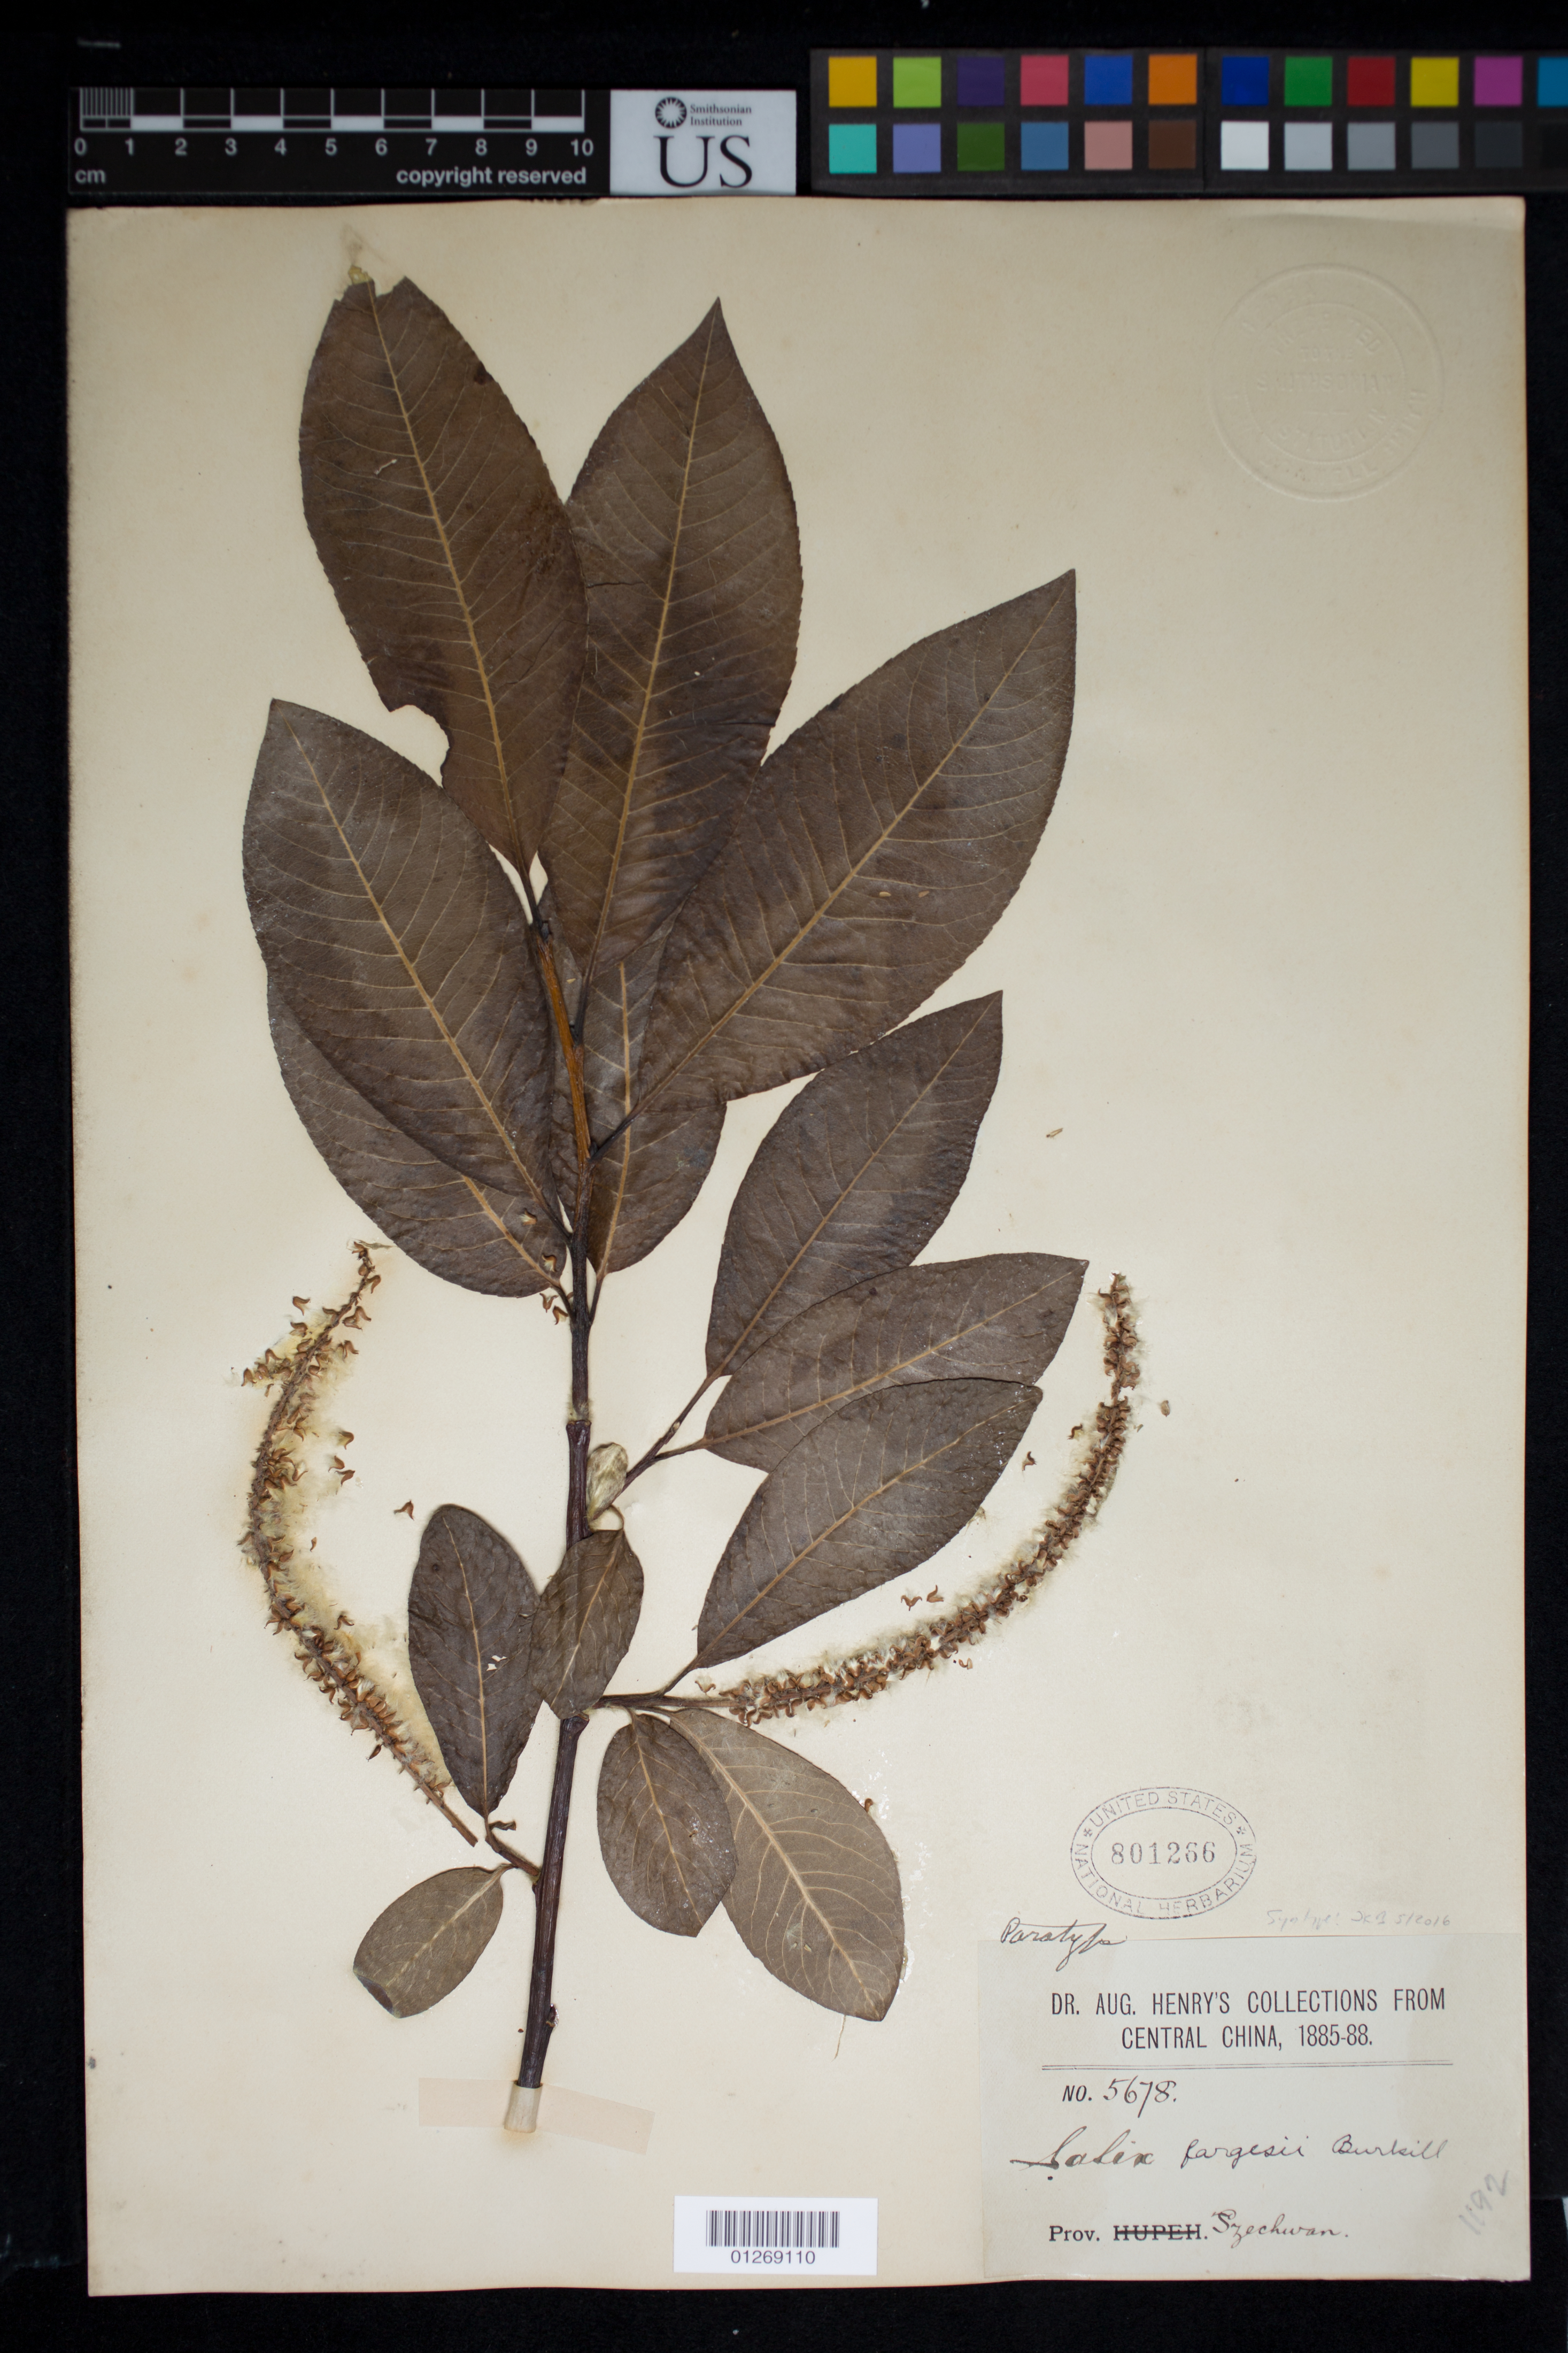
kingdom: Plantae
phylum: Tracheophyta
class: Magnoliopsida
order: Malpighiales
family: Salicaceae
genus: Salix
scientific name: Salix fargesii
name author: Burkill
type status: Syntype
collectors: A. Henry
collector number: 5678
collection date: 1885/1888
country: China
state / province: Sichuan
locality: Central China. Prov. Szechwan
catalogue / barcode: US 801266